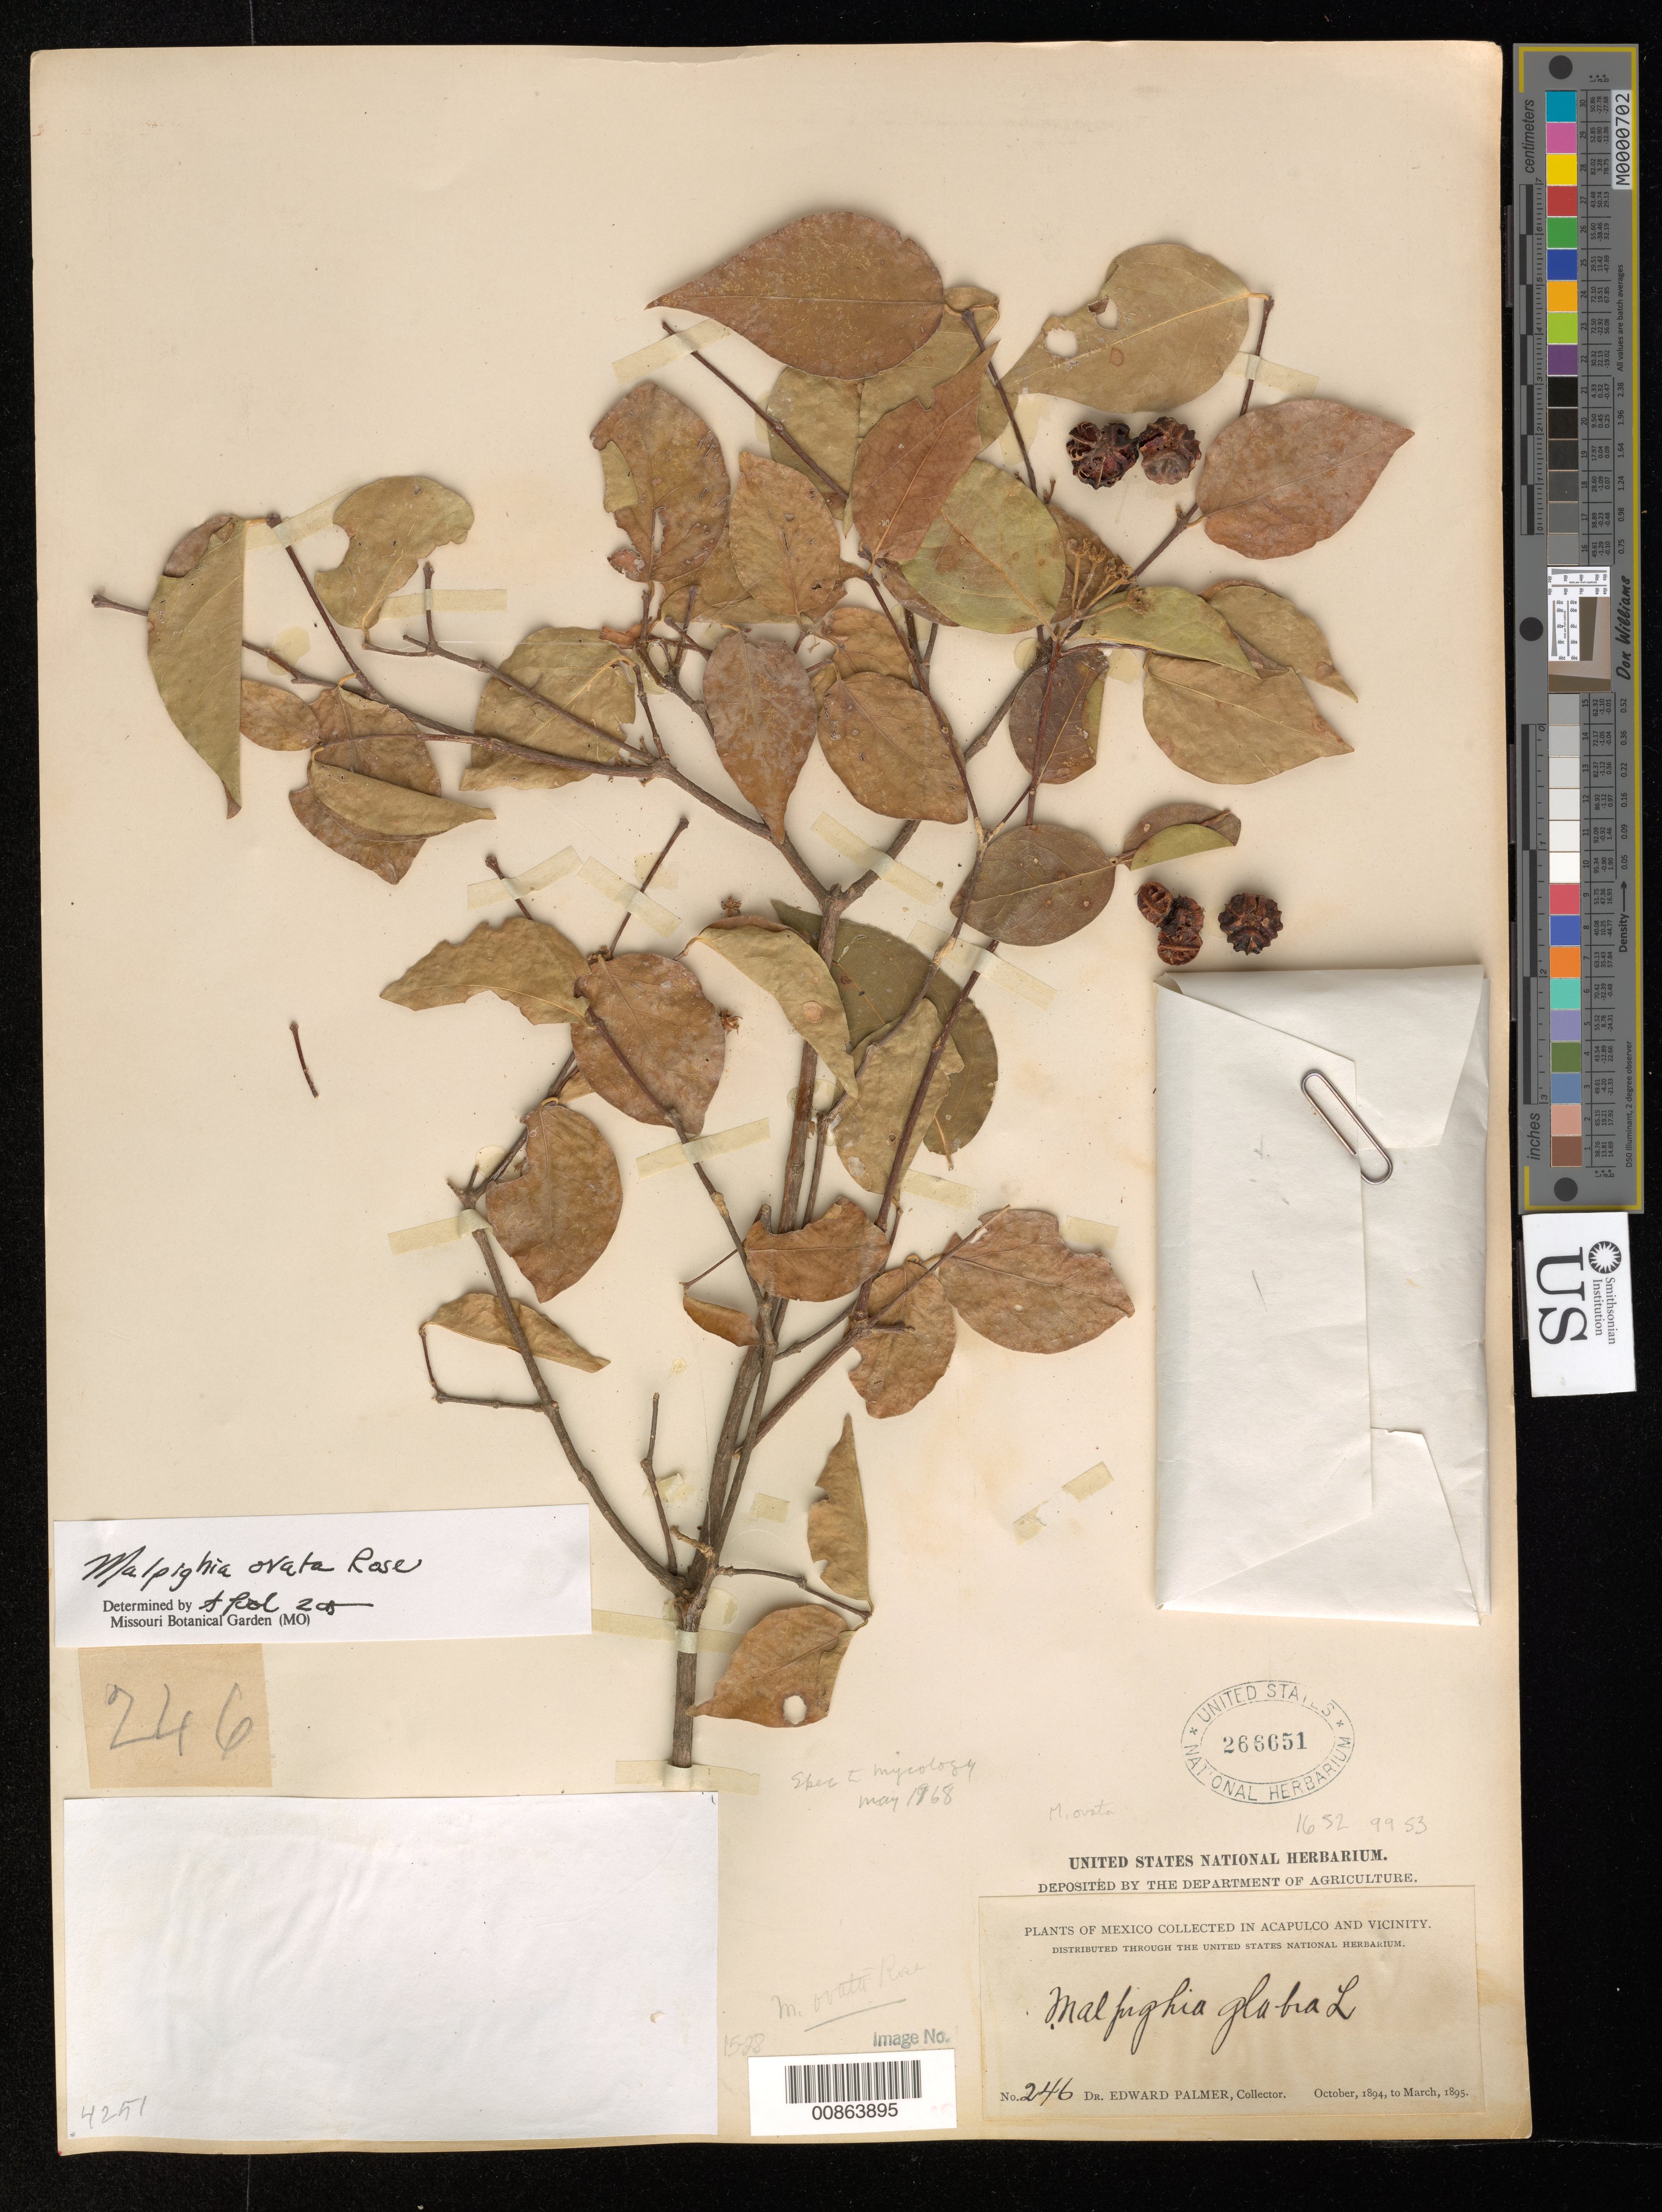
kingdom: Plantae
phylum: Tracheophyta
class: Magnoliopsida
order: Malpighiales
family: Malpighiaceae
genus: Malpighia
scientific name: Malpighia ovata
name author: Rose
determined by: Pool, A., (MO), Missouri Botanical Garden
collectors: E. Palmer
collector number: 246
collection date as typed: Oct 1894 to -- Mar 1895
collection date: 1894-10/1895-03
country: Mexico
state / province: Guerrero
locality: Acapulco, Guerrero and vicinity.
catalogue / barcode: US 266651